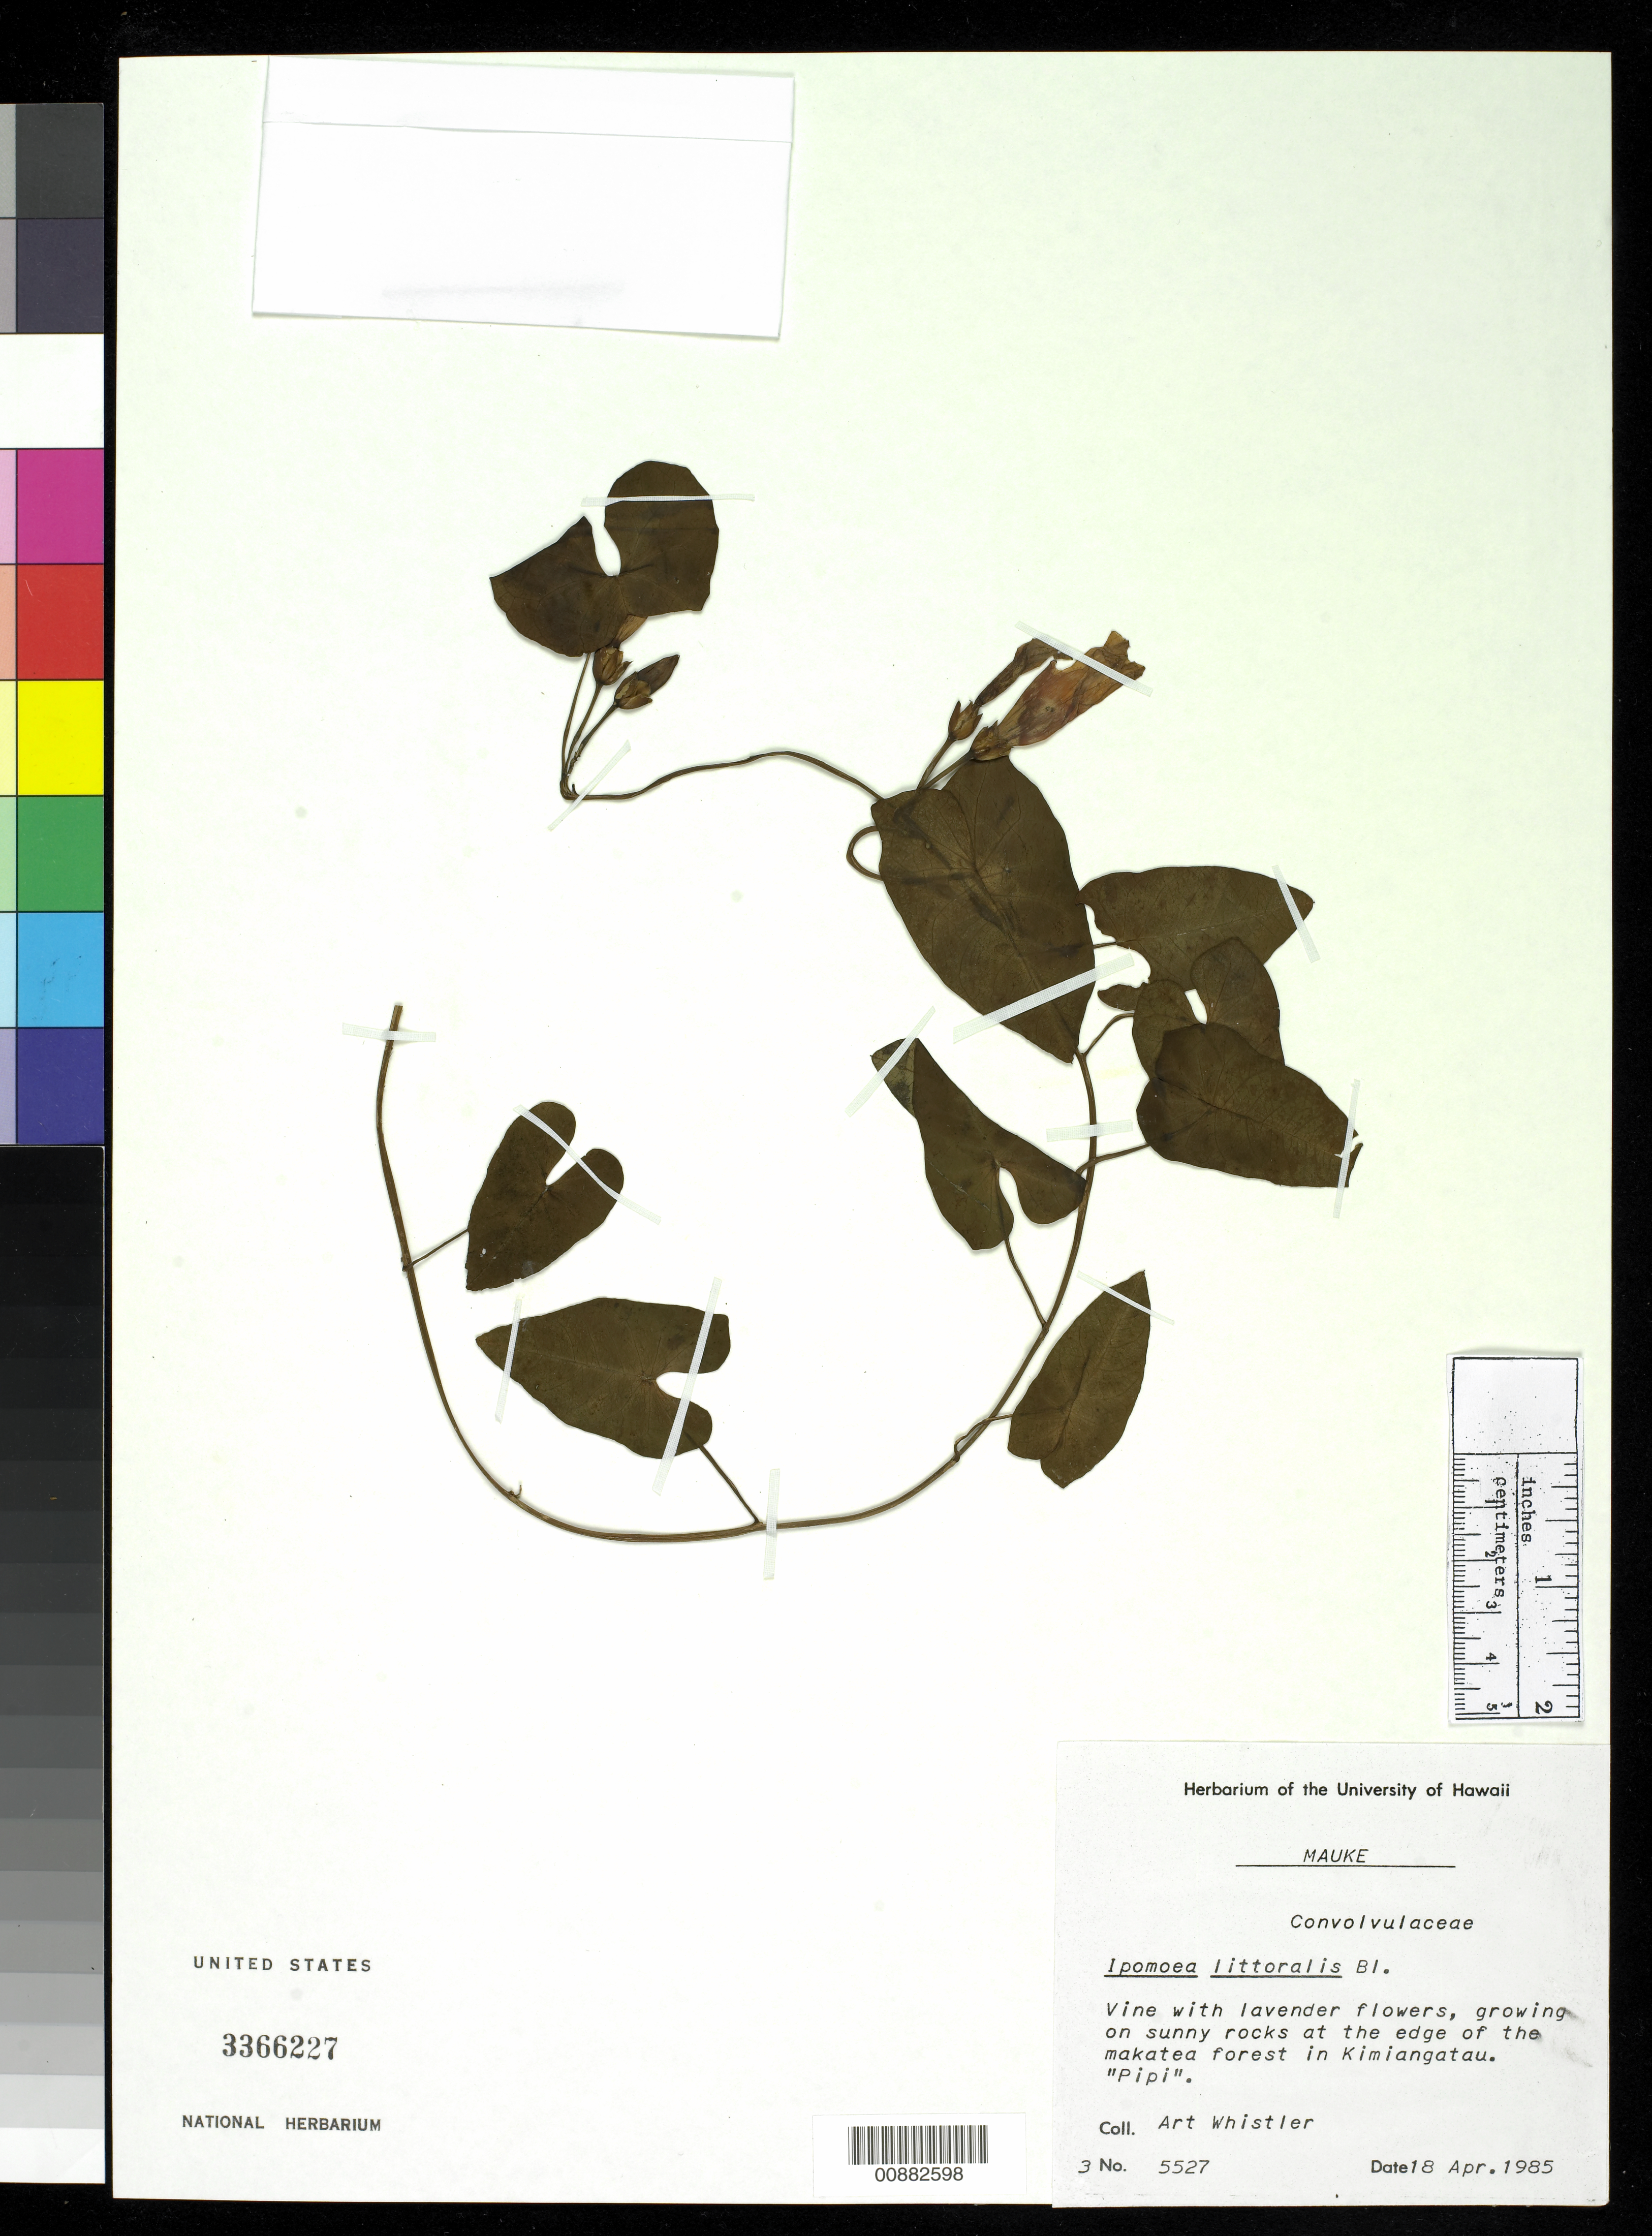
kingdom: Plantae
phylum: Tracheophyta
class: Magnoliopsida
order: Solanales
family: Convolvulaceae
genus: Ipomoea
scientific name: Ipomoea littoralis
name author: Blume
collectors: A. Whistler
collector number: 5527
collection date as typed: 18 Apr 1985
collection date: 1985-04-18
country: Cook Islands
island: Mauke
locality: Growing on sunny rocks at the edge of the makatea forest in Kimiangatau.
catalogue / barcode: US 3366227